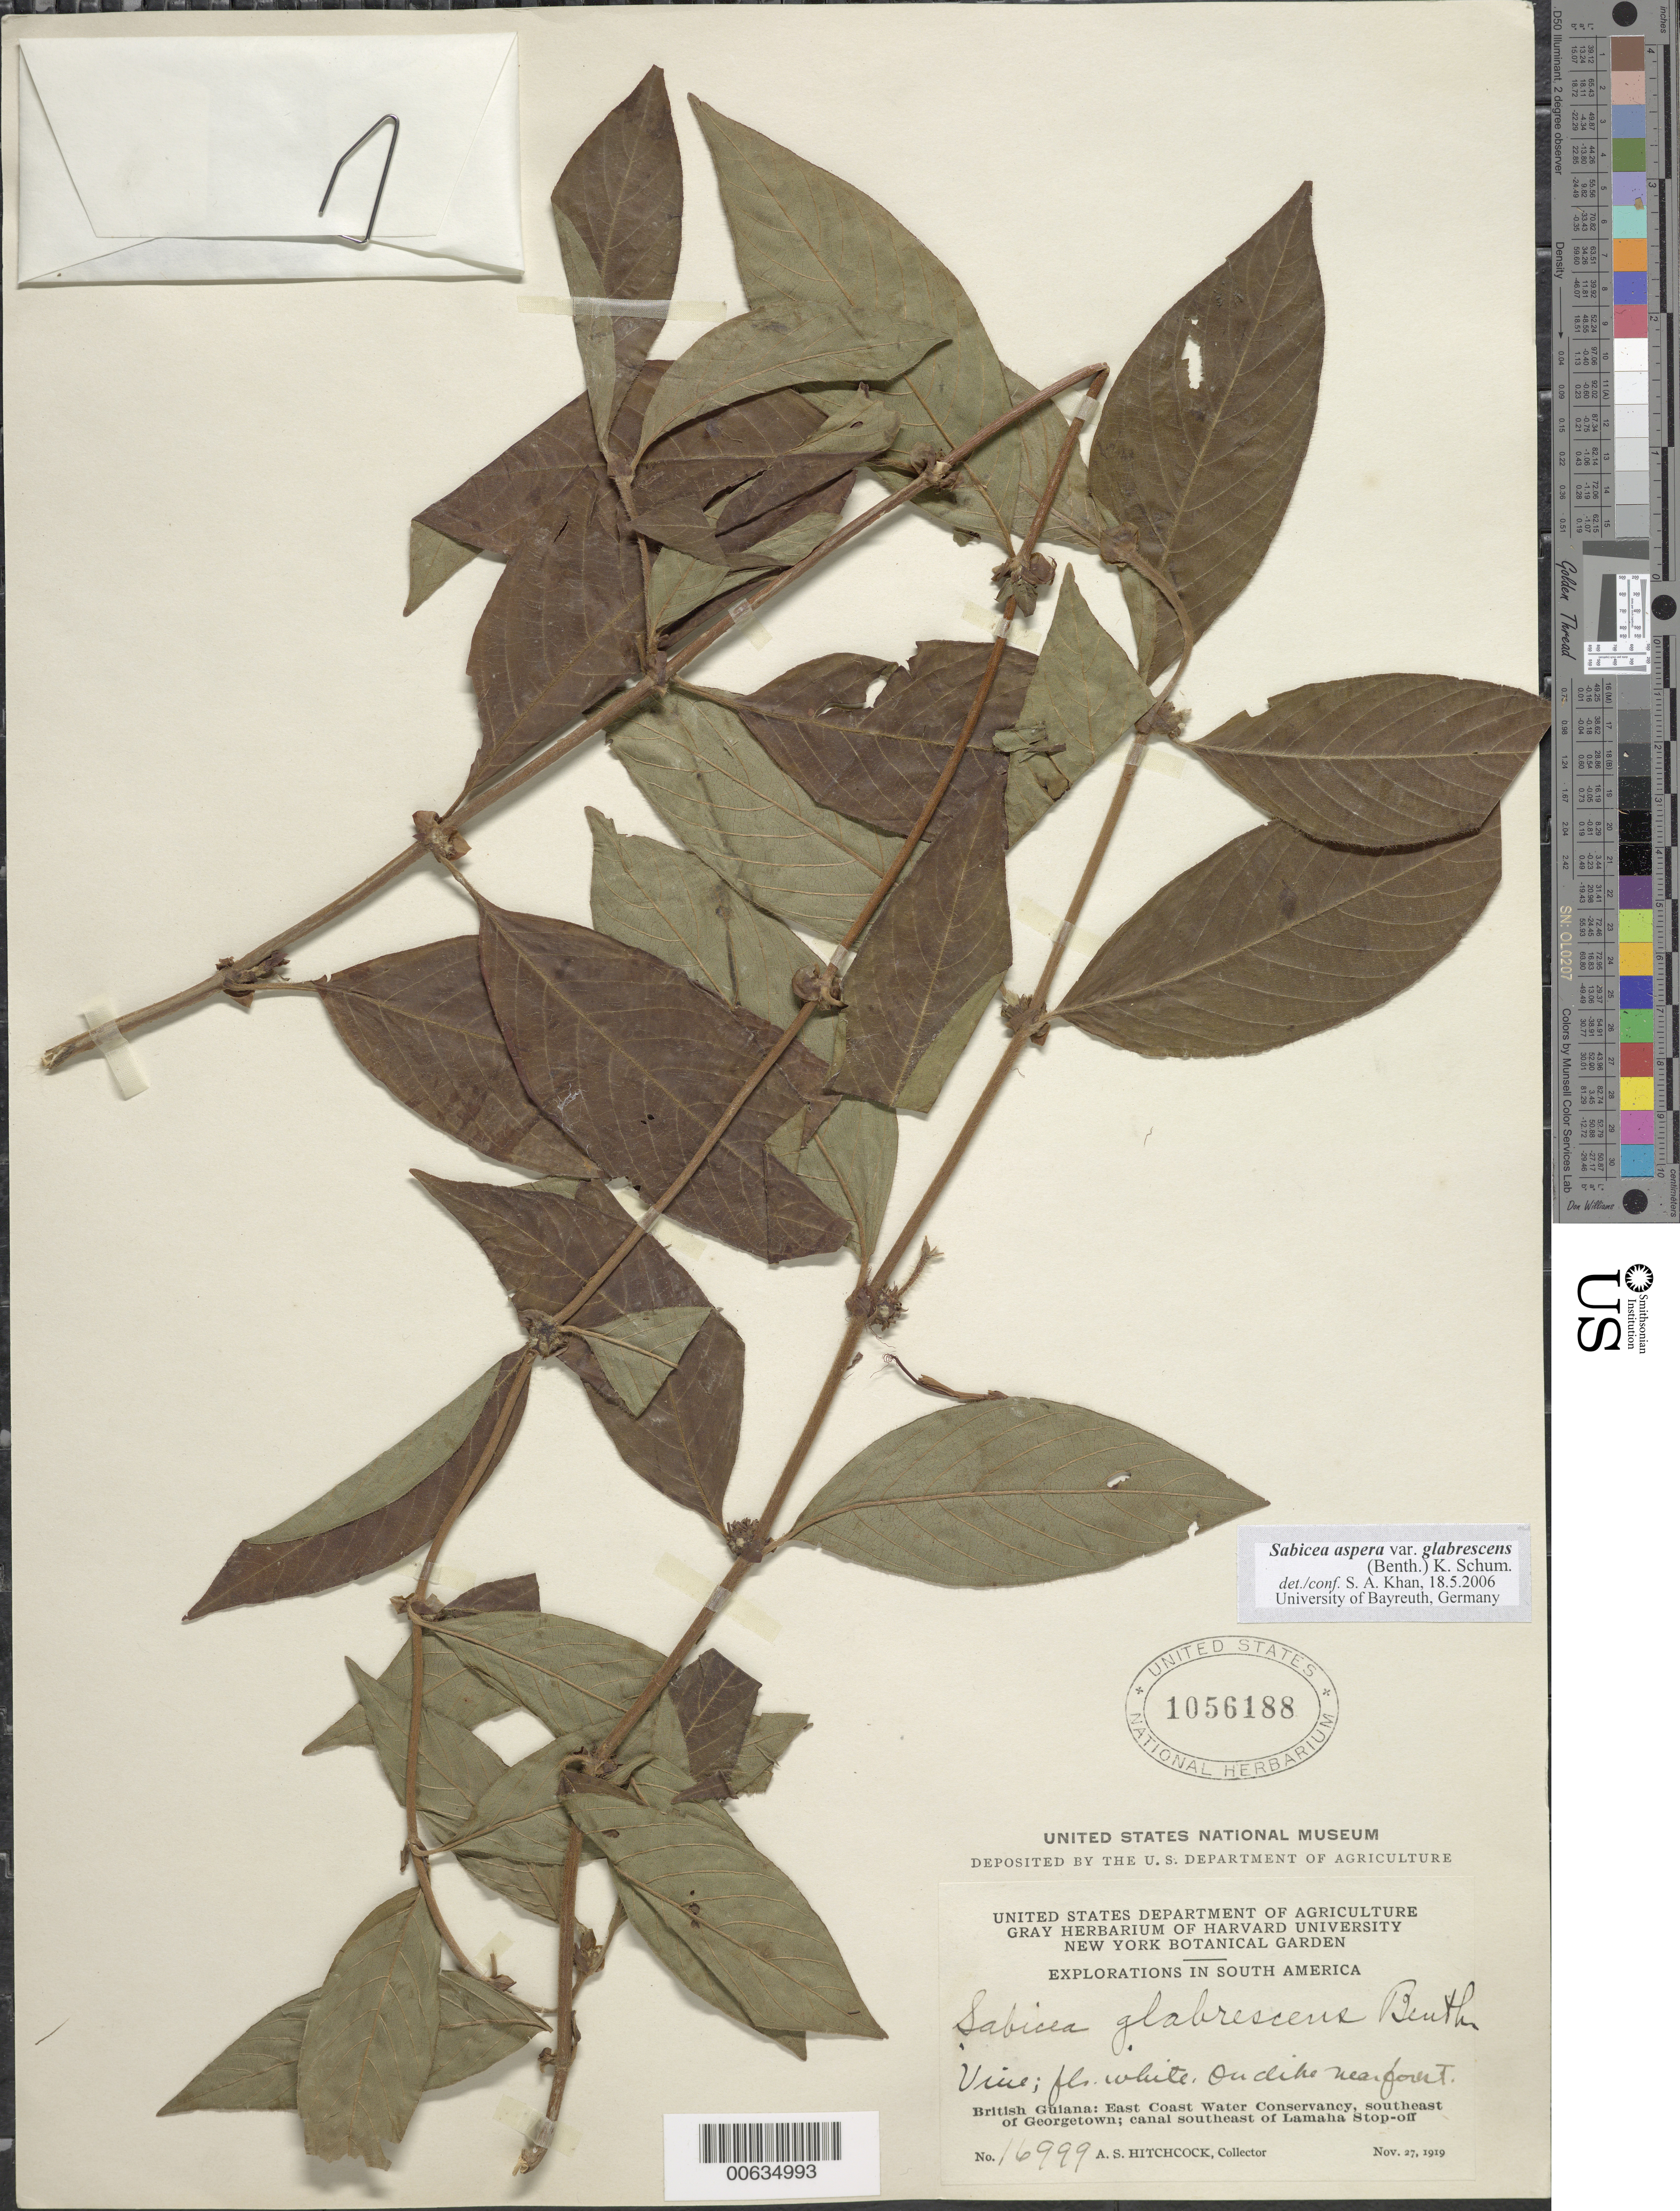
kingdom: Plantae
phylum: Tracheophyta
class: Magnoliopsida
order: Gentianales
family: Rubiaceae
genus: Sabicea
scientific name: Sabicea aspera var. glabrescens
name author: (Benth.) K. Schum.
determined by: Khan, Saleh A.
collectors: A. S. Hitchcock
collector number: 16999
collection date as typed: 27-Nov-19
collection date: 1919-11-27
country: Guyana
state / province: Demerara-Mahaica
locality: Georgetown, SE of, East Coast Water Conservancy; canal SE of Lamaha Stop-off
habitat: Dike near forest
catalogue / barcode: US 1056188